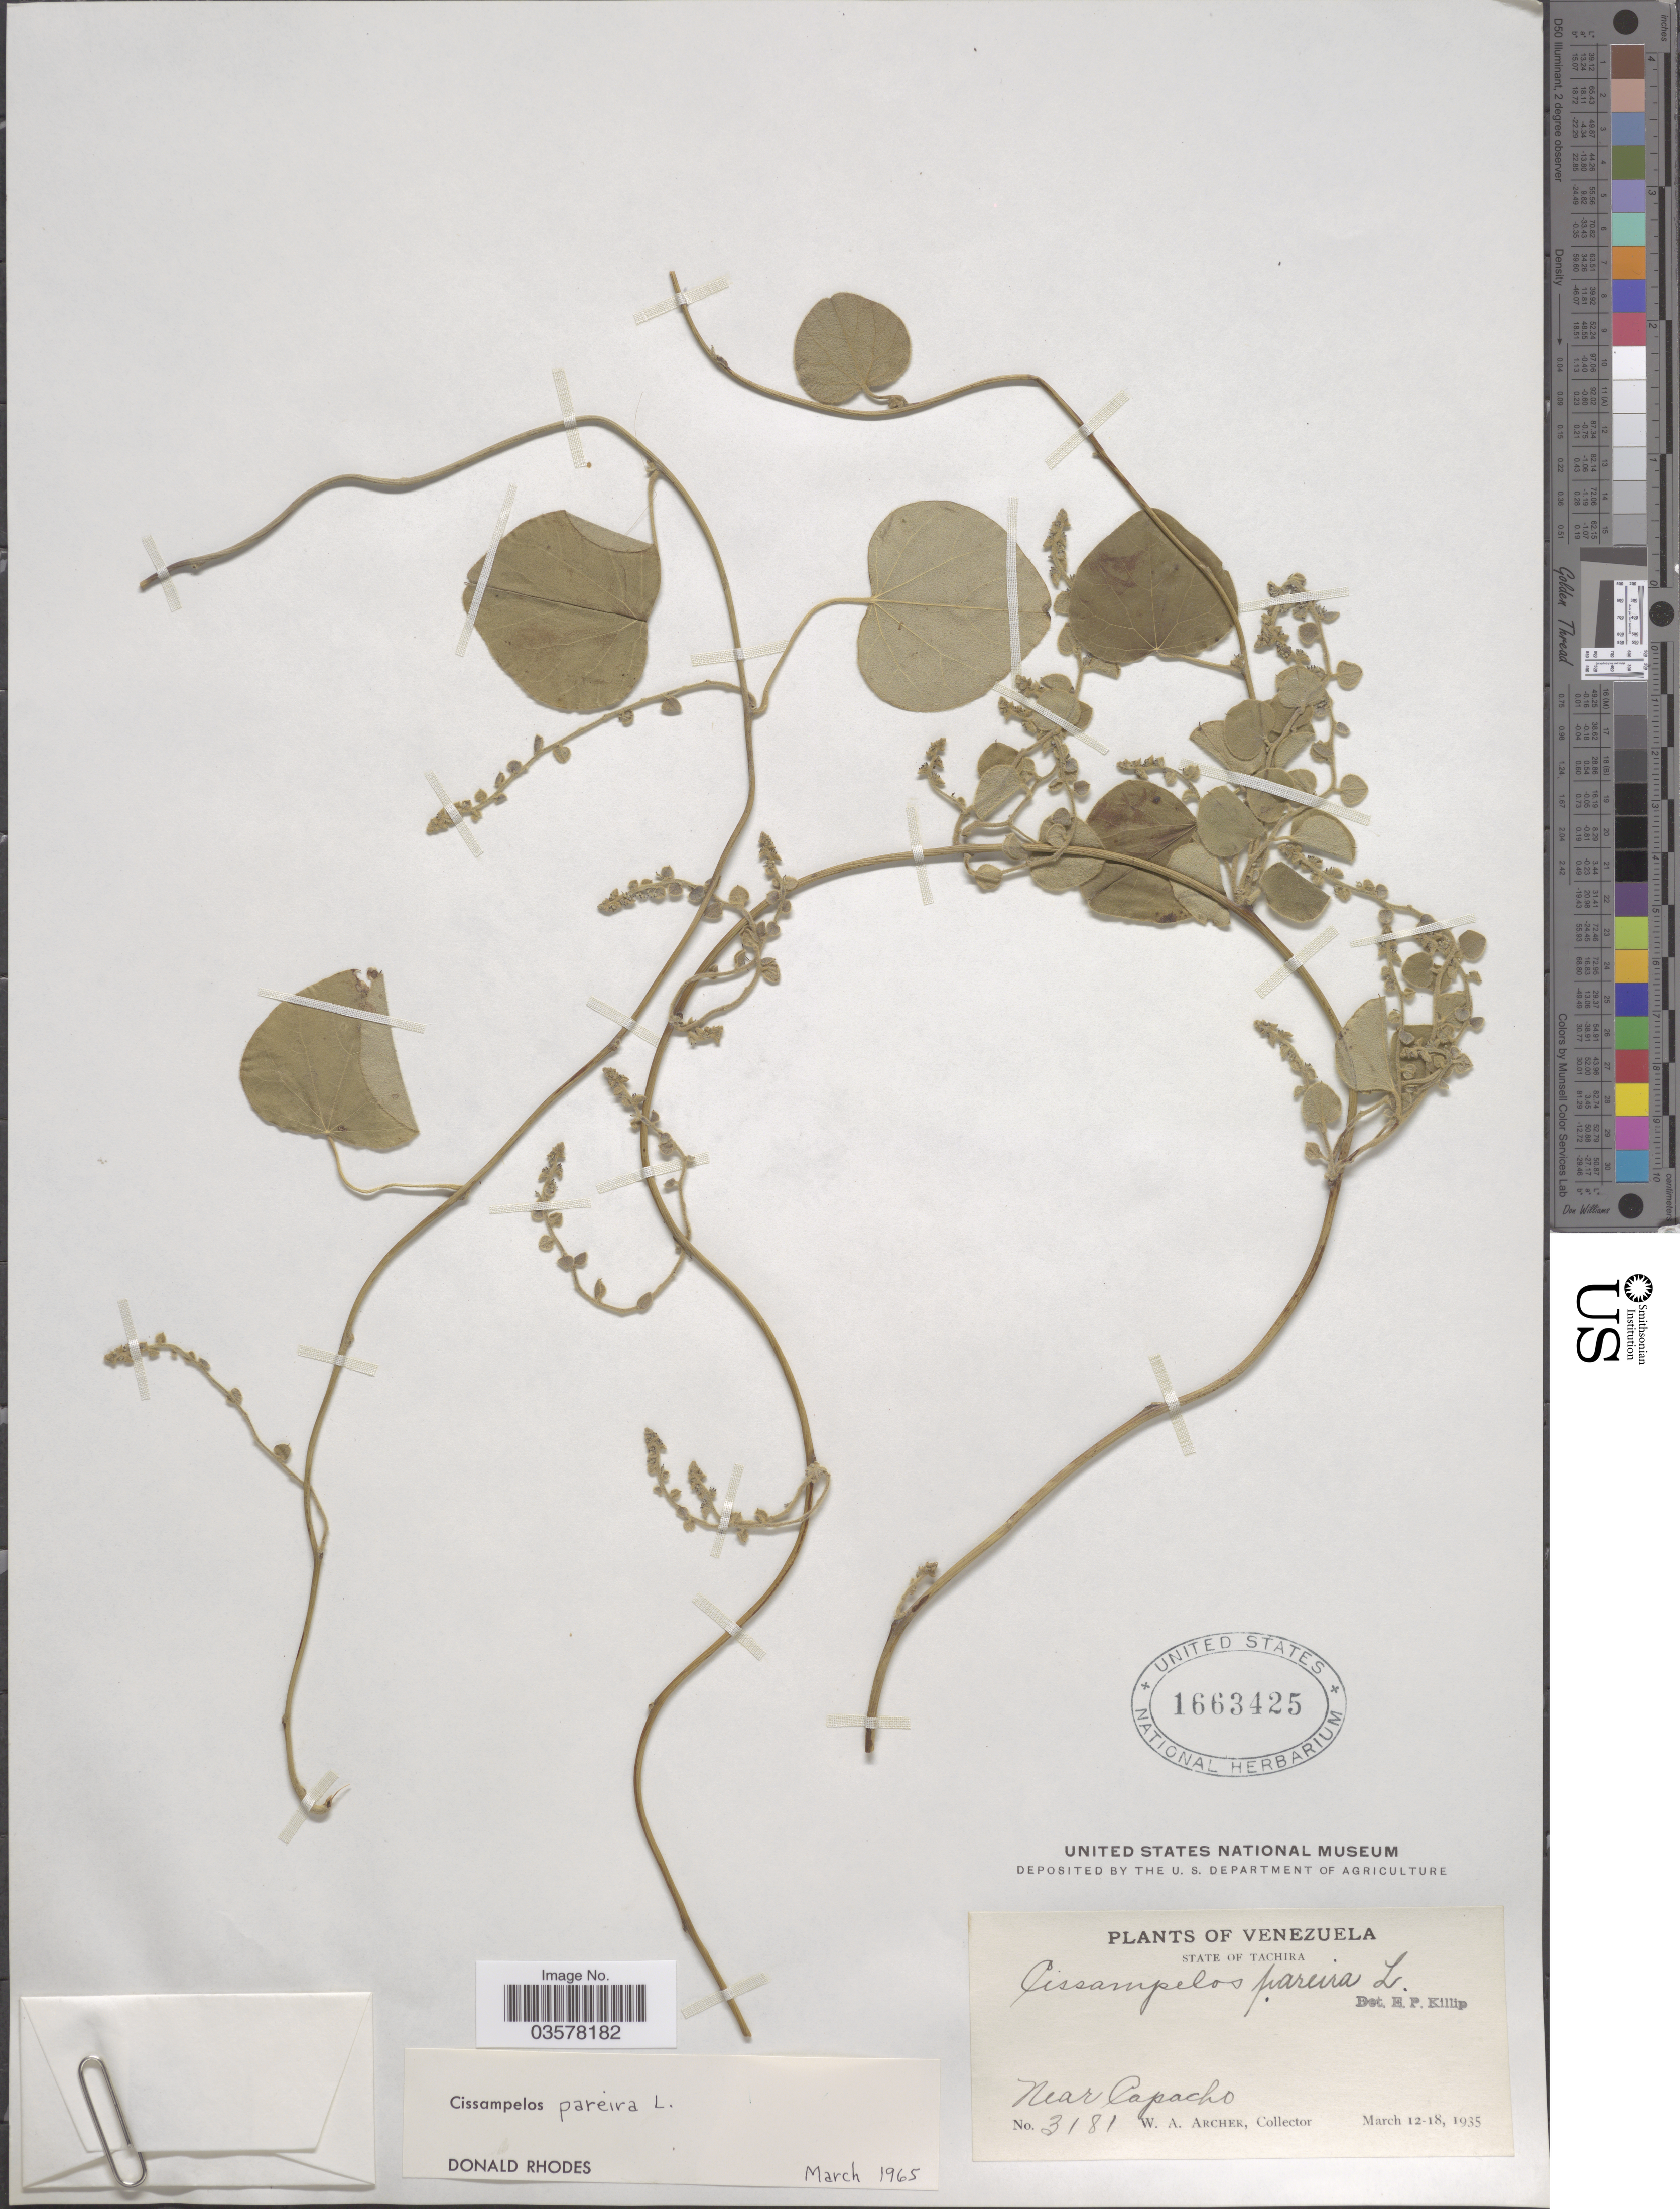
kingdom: Plantae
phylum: Tracheophyta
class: Magnoliopsida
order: Ranunculales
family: Menispermaceae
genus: Cissampelos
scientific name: Cissampelos pareira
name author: L.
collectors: W. Archer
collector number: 3181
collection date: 1935-03-12/1935-03-18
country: Venezuela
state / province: Tachira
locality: Near Capacho.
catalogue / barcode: US 1663425